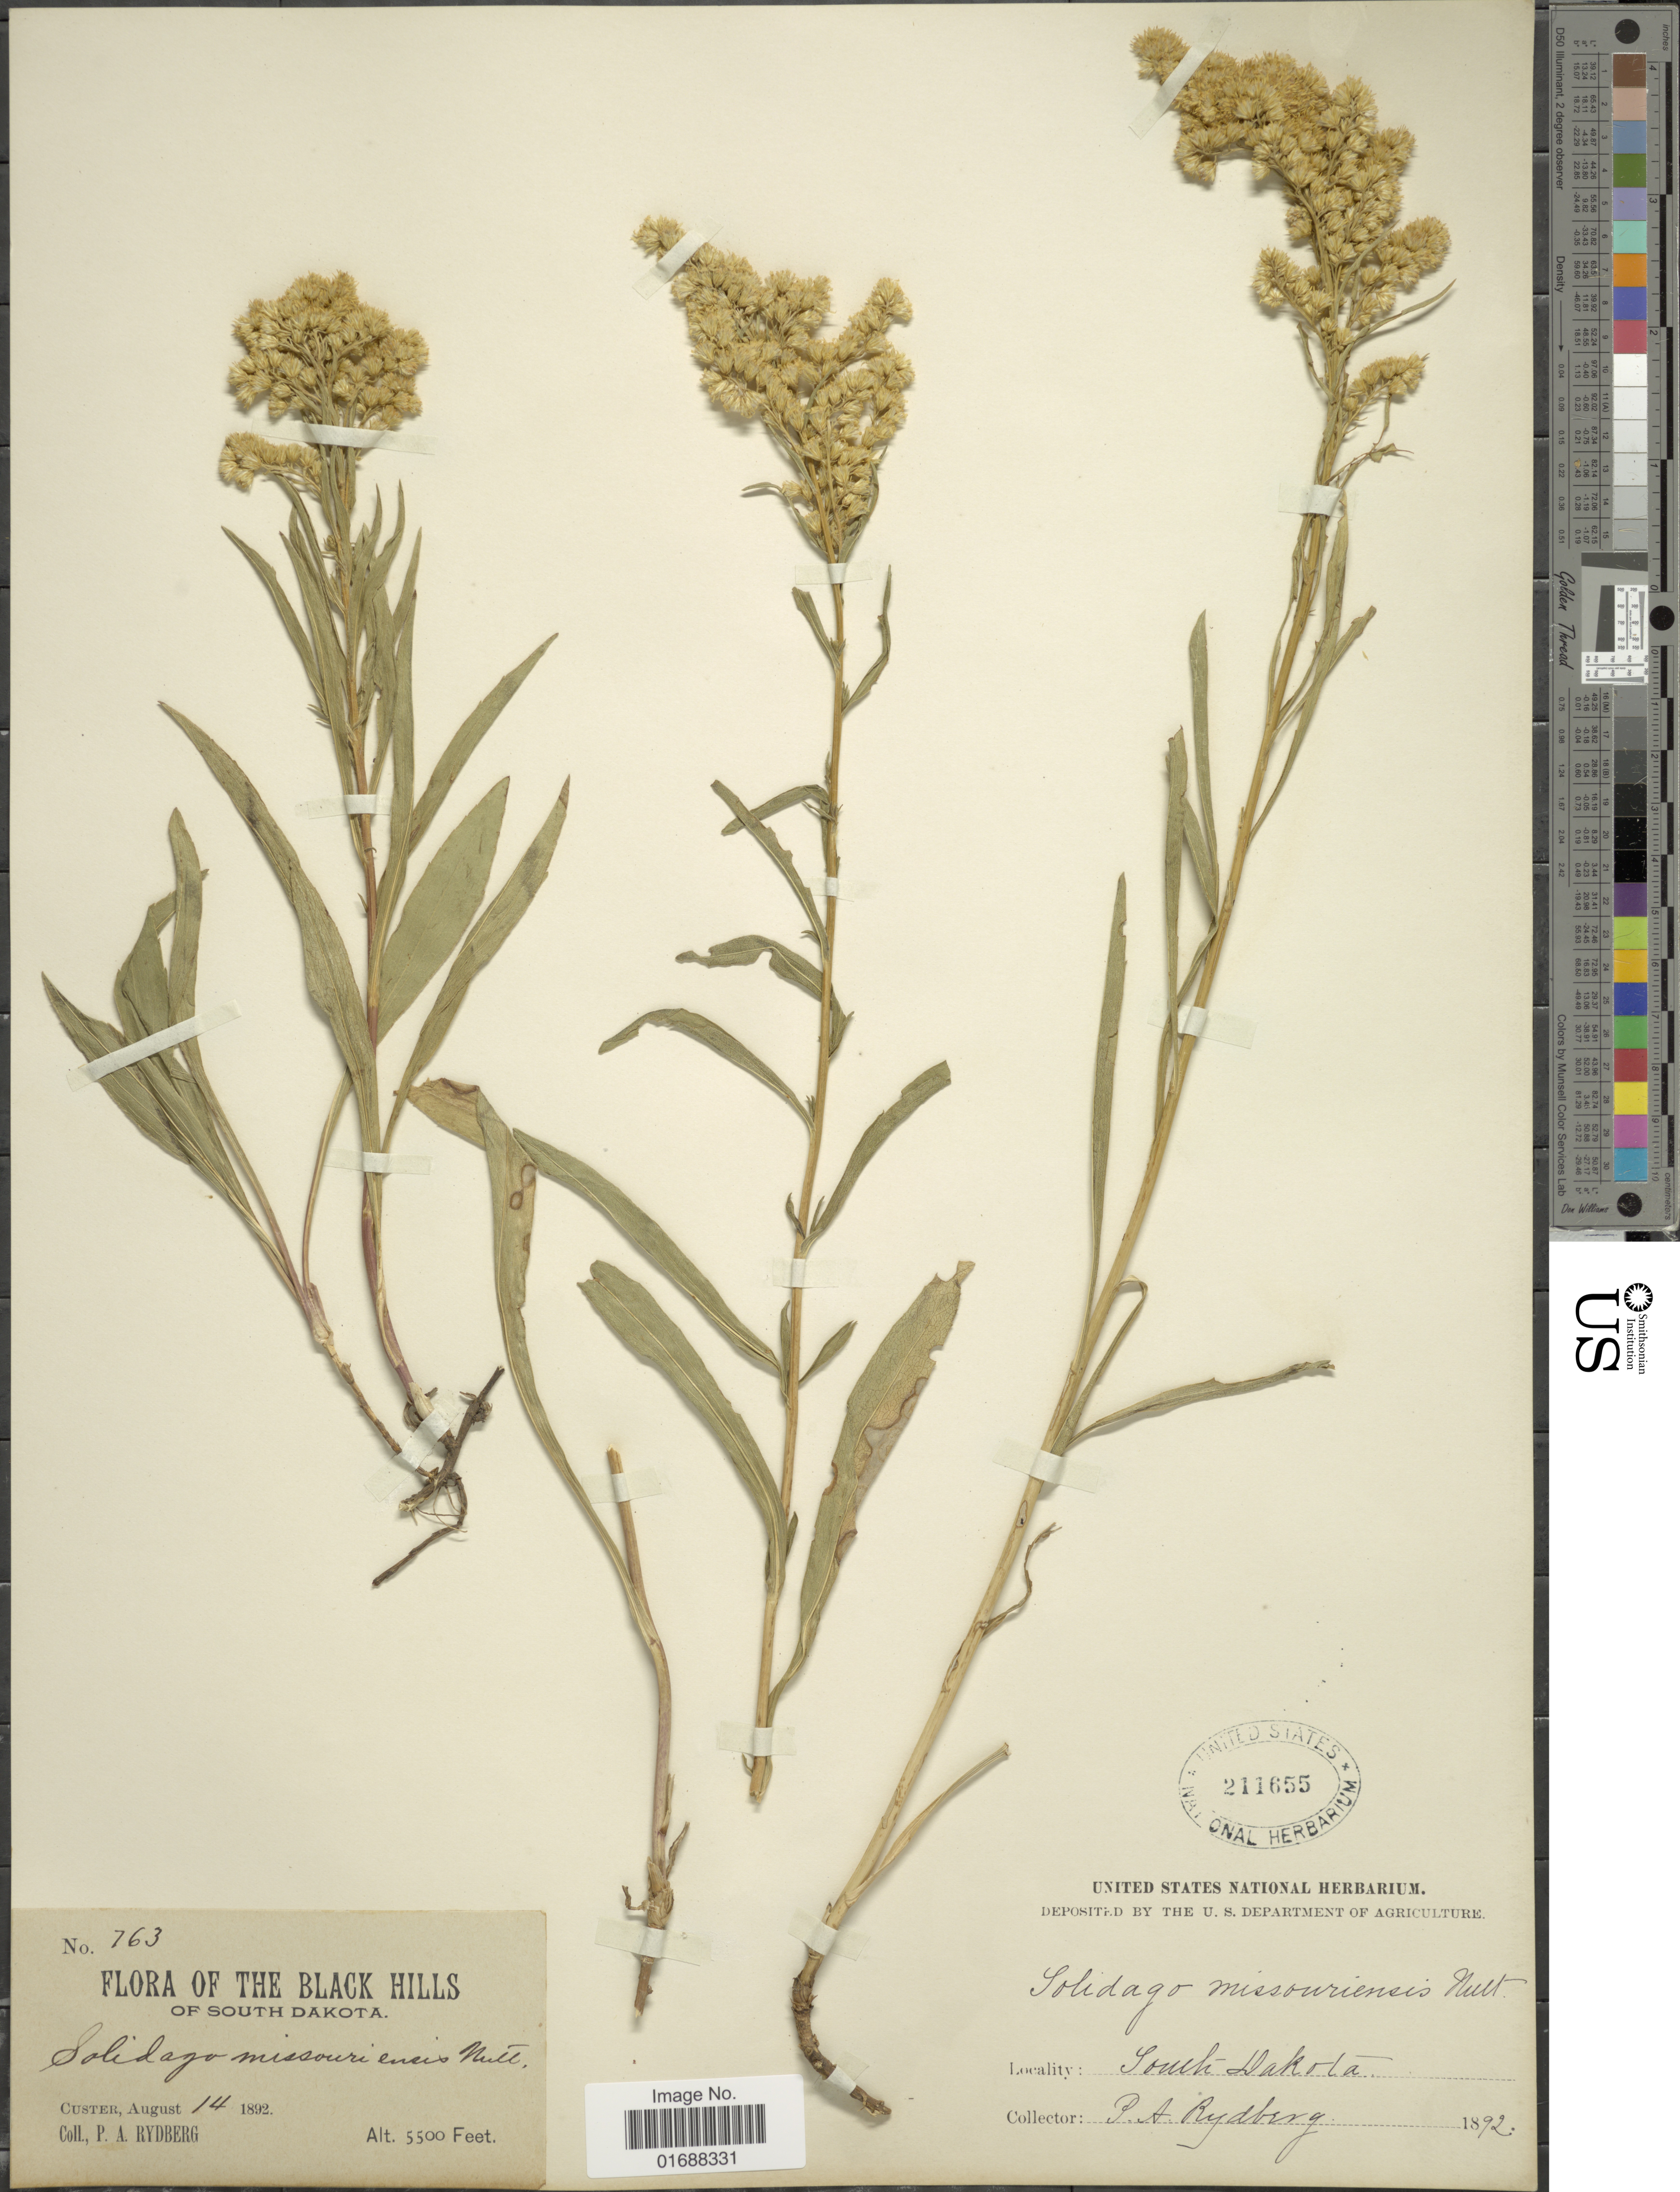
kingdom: Plantae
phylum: Tracheophyta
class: Magnoliopsida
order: Asterales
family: Asteraceae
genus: Solidago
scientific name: Solidago missouriensis var. missouriensis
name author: Nutt.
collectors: P. A. Rydberg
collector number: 763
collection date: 1892-08-14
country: United States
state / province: South Dakota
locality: Custer. Black Hills of South Dakota.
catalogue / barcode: US 211655